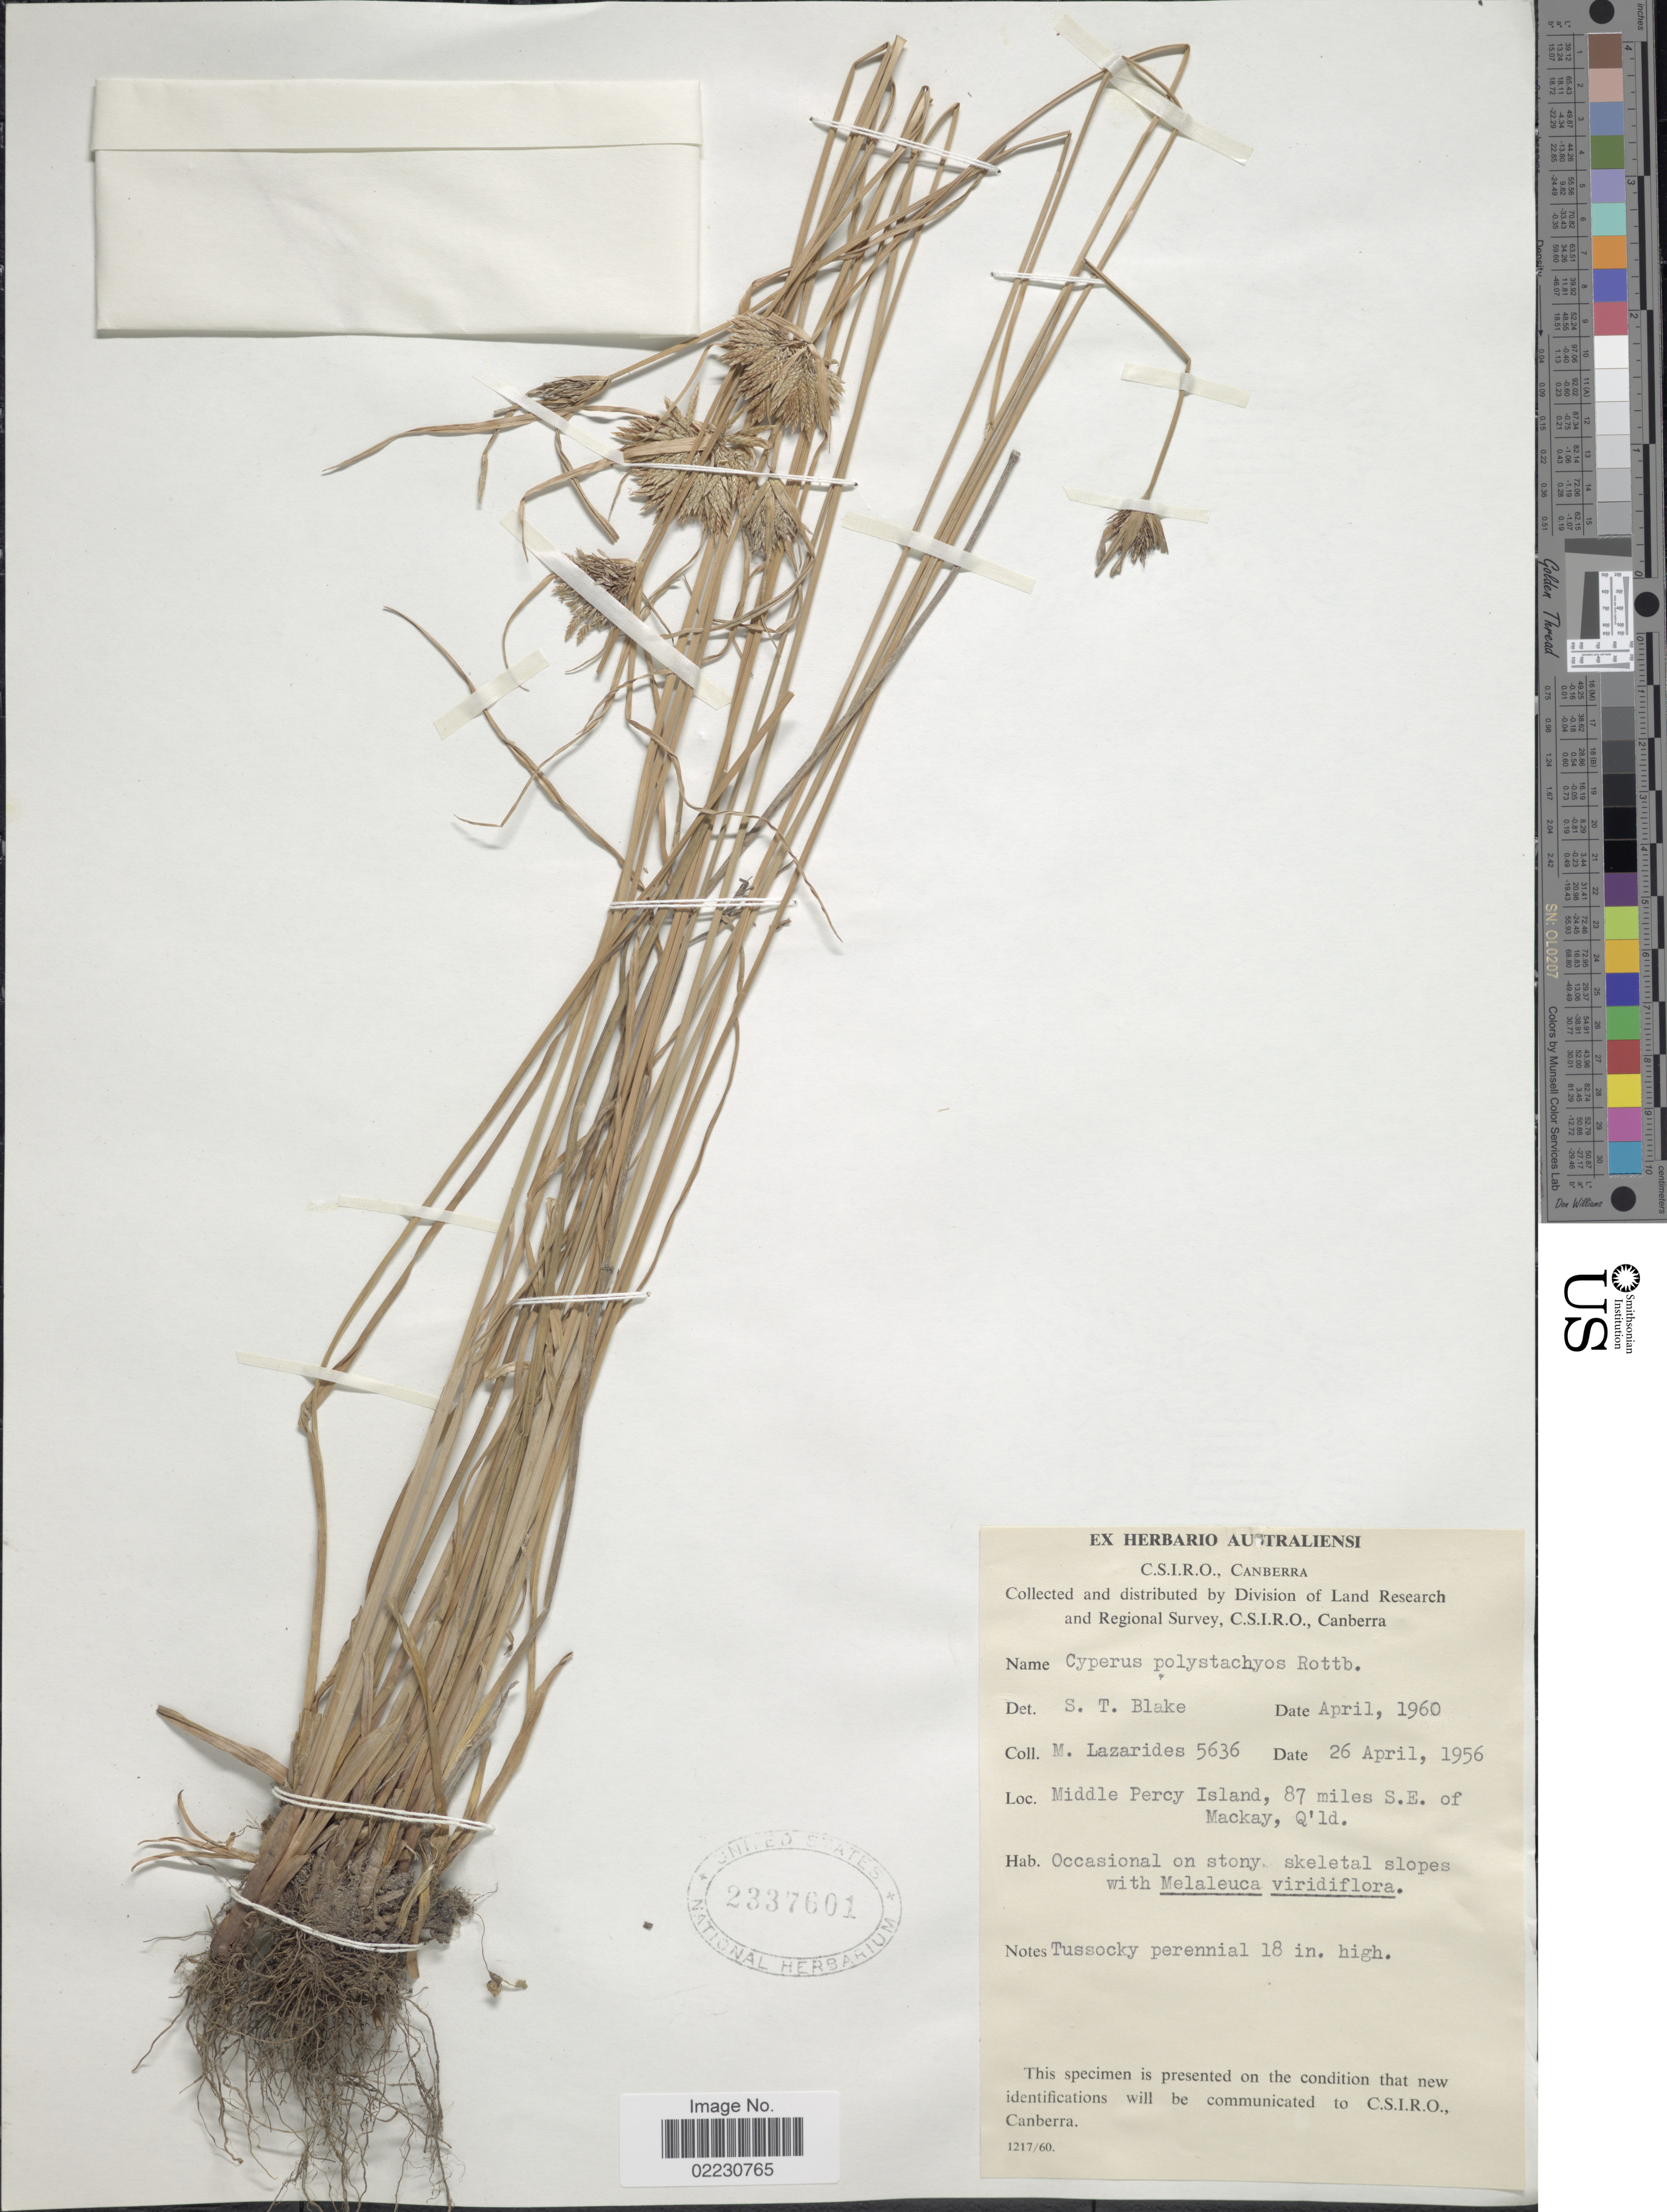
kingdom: Plantae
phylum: Tracheophyta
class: Liliopsida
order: Poales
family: Cyperaceae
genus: Cyperus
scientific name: Cyperus polystachyos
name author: Rottb.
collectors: M. Lazarides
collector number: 5636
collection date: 1956-04-26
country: Australia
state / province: Queensland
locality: Middle Percy Island, 87 miles S.E. of Mackay, Q'ld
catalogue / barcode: US 2337601